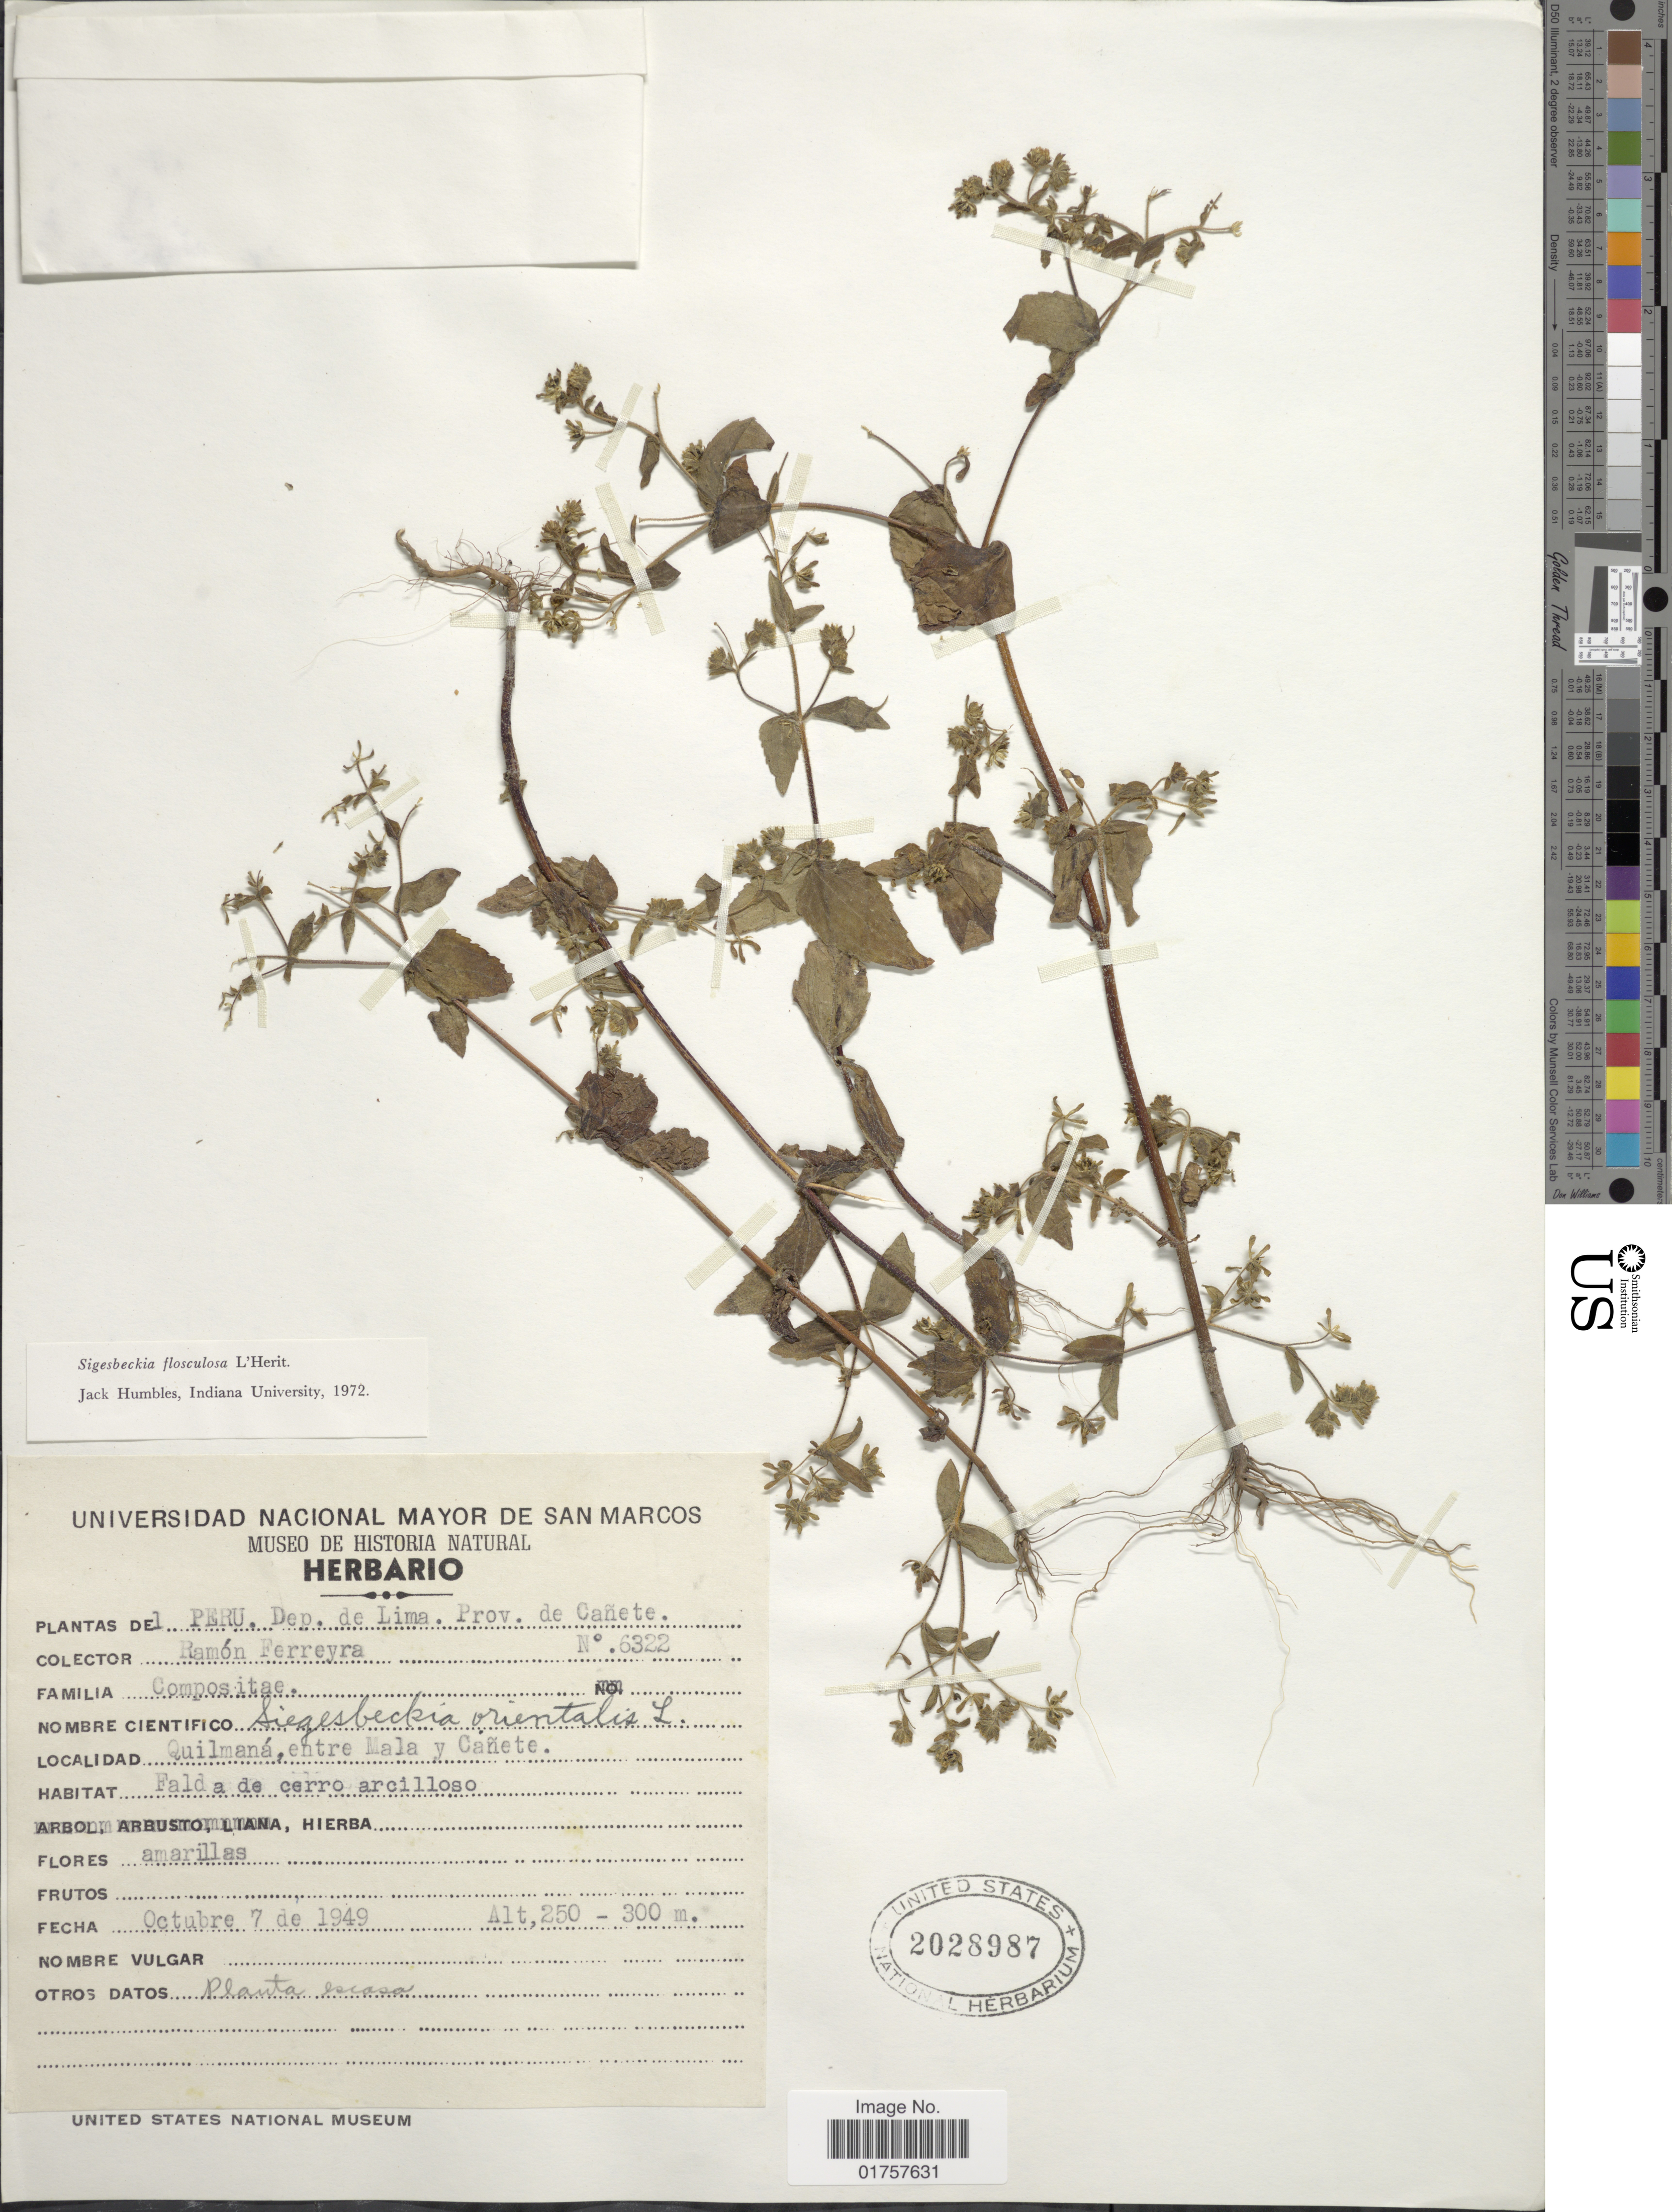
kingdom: Plantae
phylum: Tracheophyta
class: Magnoliopsida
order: Asterales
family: Asteraceae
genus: Sigesbeckia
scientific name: Sigesbeckia flosculosa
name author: L'Hér.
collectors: R. A. Ferreyra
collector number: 6322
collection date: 1949-10-07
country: Peru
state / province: Lima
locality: Prov. de Cañete. Quilmaná, entre Mala y Cañete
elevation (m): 250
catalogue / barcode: US 2028987